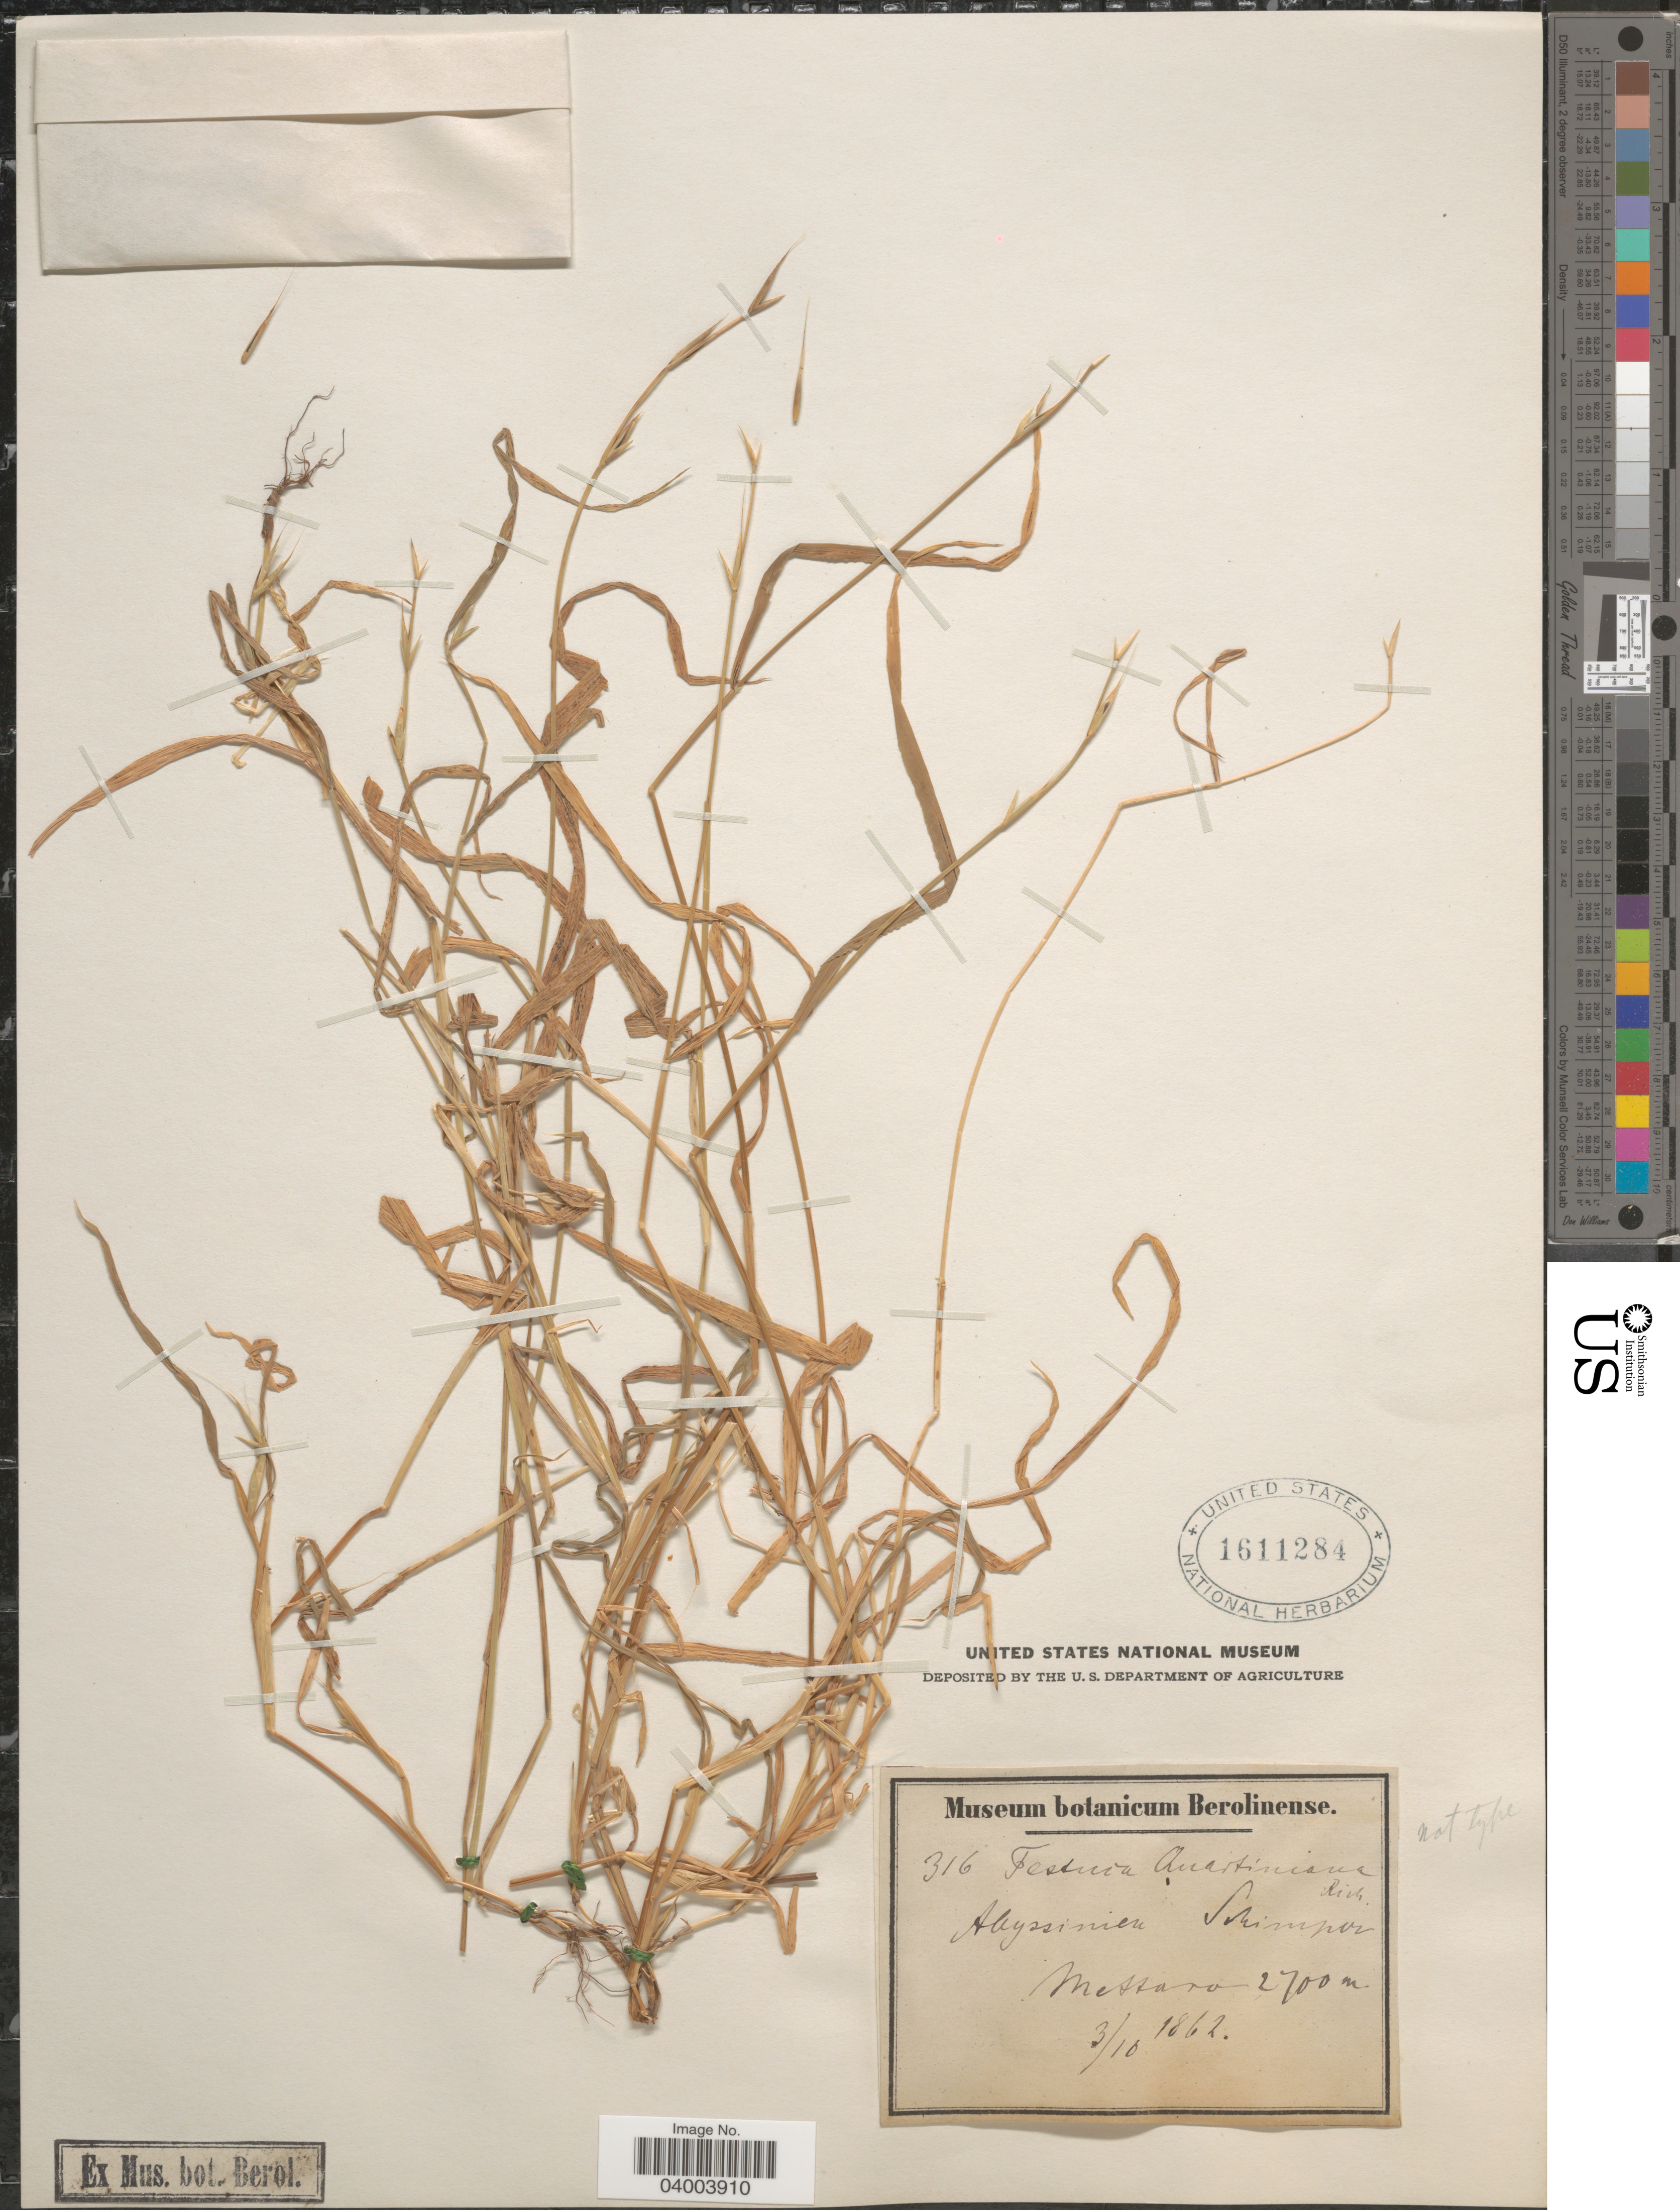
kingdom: Plantae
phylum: Tracheophyta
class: Liliopsida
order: Poales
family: Poaceae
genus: Brachypodium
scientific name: Brachypodium flexum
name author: Nees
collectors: -. Schimper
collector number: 316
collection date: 1862-10-03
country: Ethiopia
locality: Abyssinien. Mettaro.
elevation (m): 2700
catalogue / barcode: US 1611284